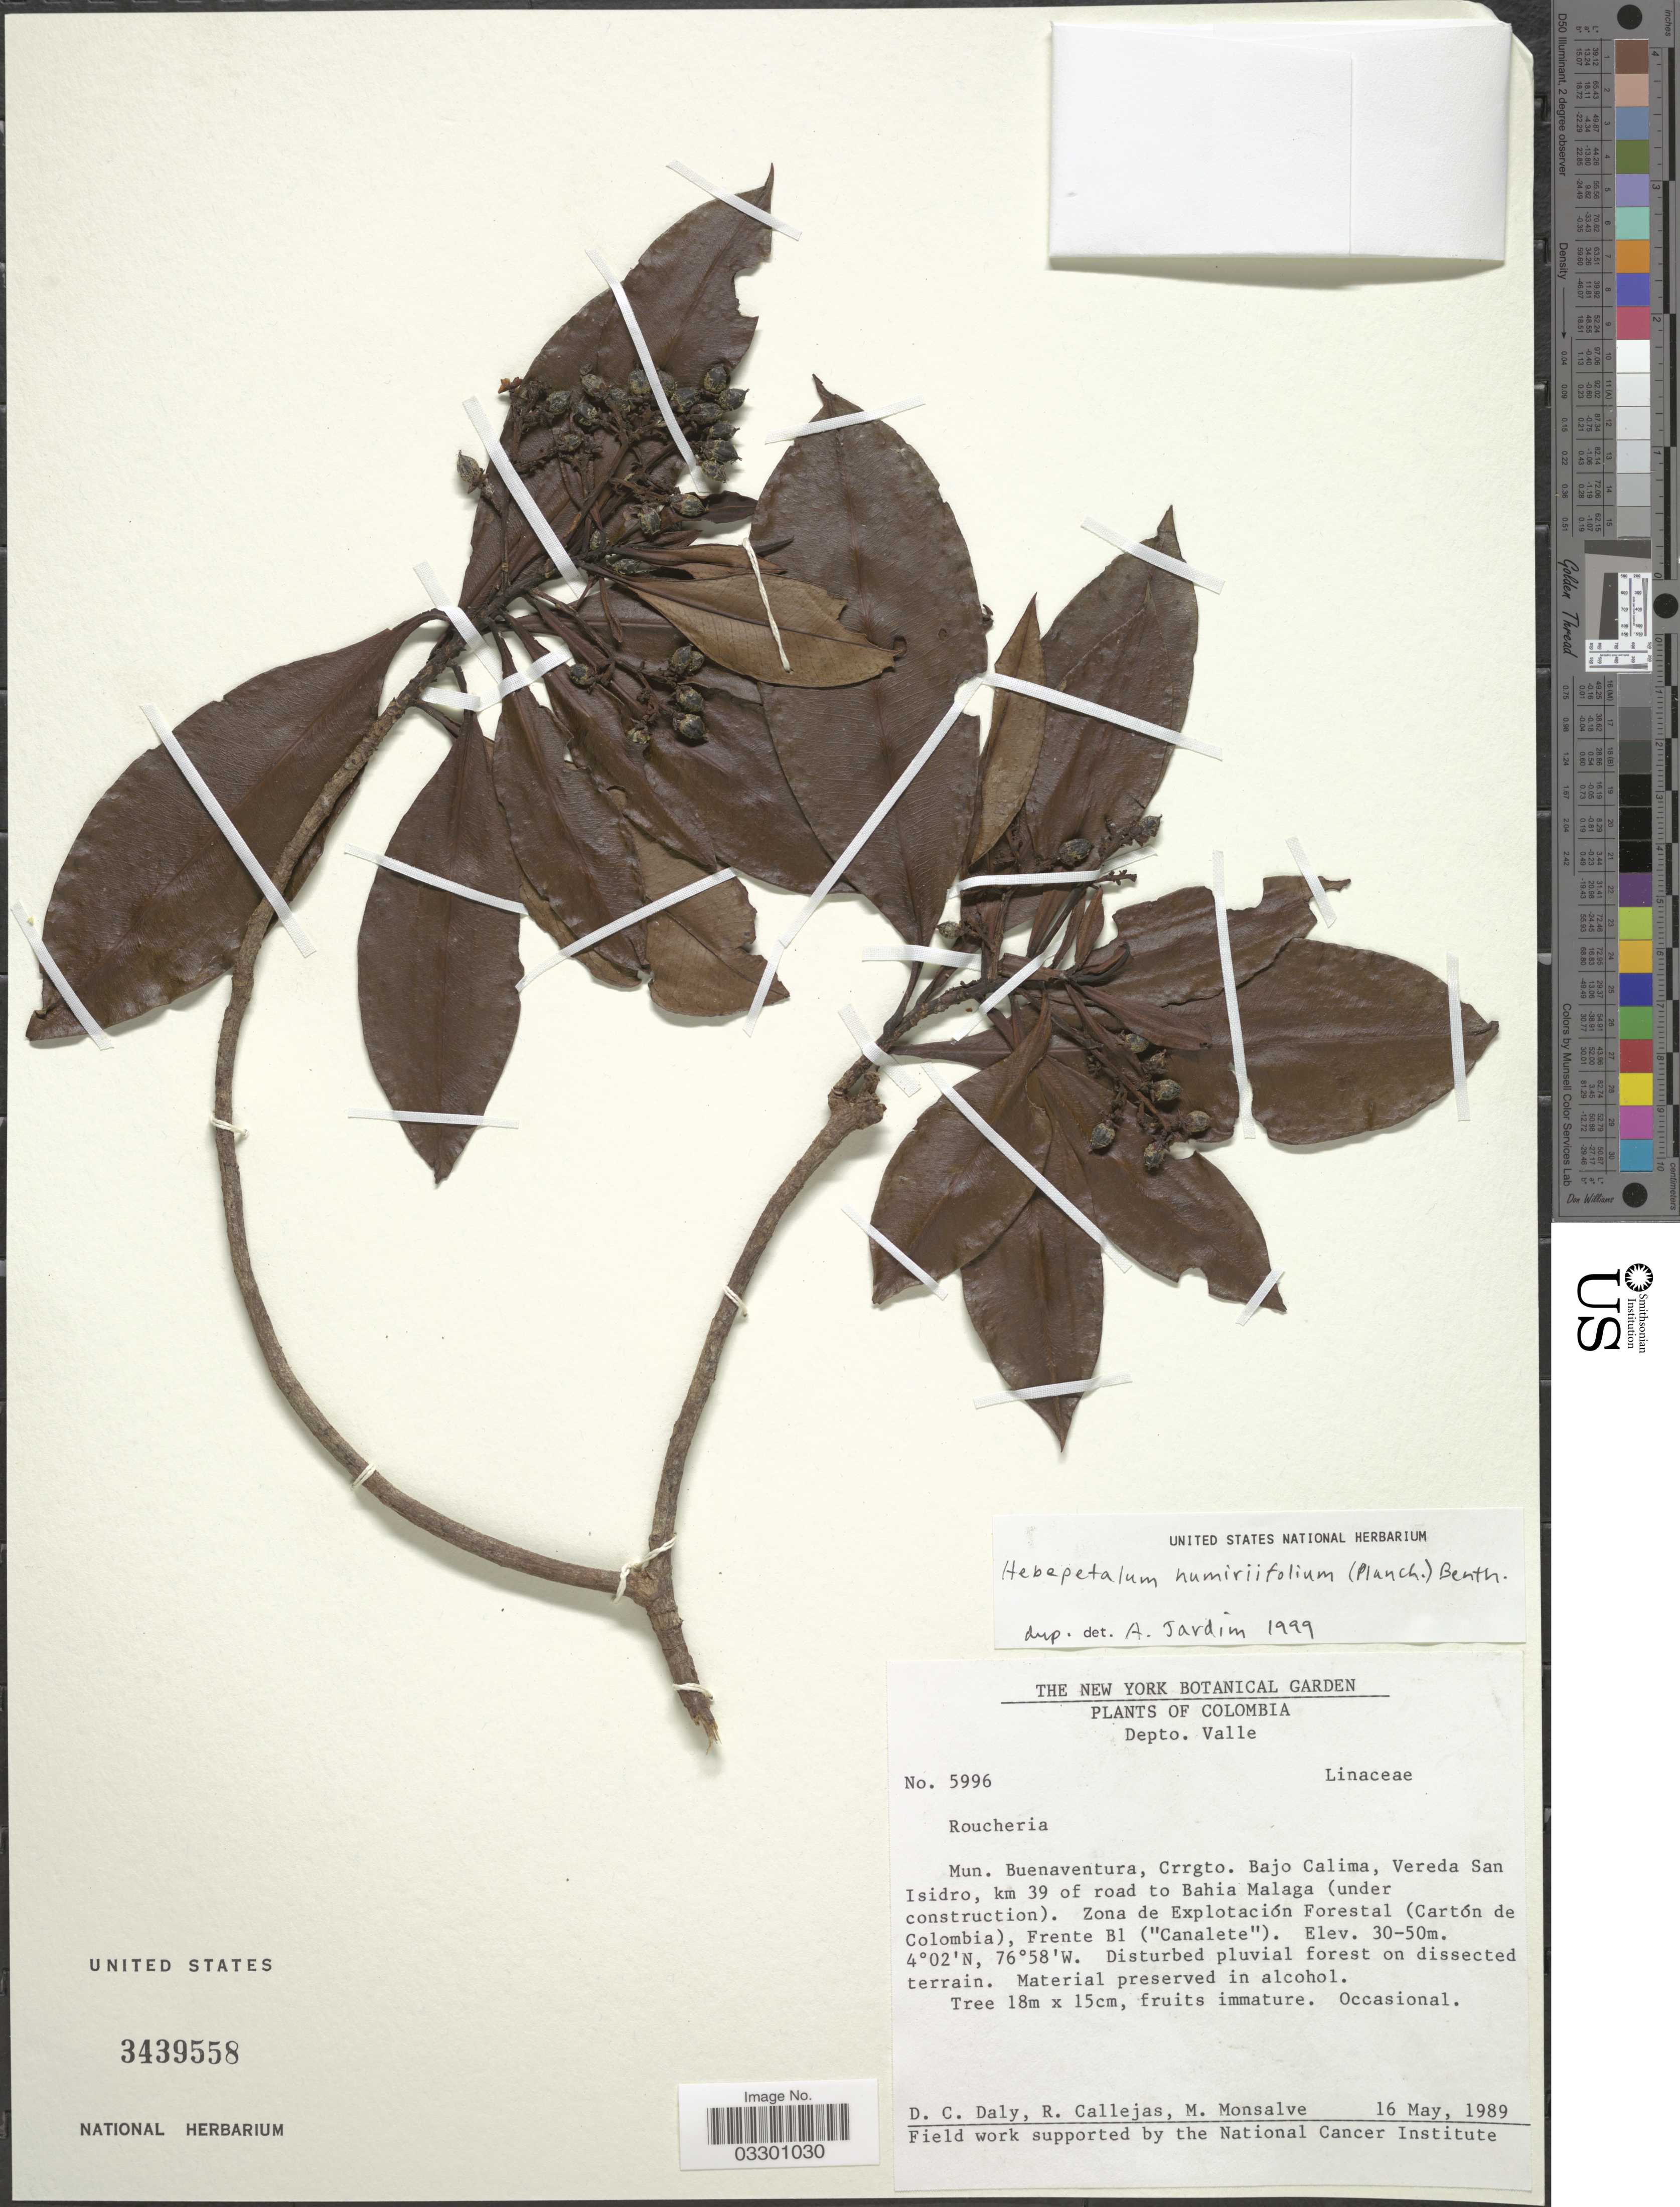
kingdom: Plantae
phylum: Tracheophyta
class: Magnoliopsida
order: Malpighiales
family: Linaceae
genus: Hebepetalum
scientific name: Hebepetalum humiriifolium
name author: (Planch.) Benth.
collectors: D. C. Daly, R. Callejas & M. Monsalve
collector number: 5996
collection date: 1989-05-16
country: Colombia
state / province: Valle del Cauca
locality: Depto. Valle. Mun. Buenaventura, Crrgto. Bajo Calima, Vereda San Isidro, km 39 of road to Bahia Malaga (under construction). Zona de Explotación Forestal (Cartón de Colombia), Frenta B1 ("Canalete").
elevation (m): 30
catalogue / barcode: US 3439558